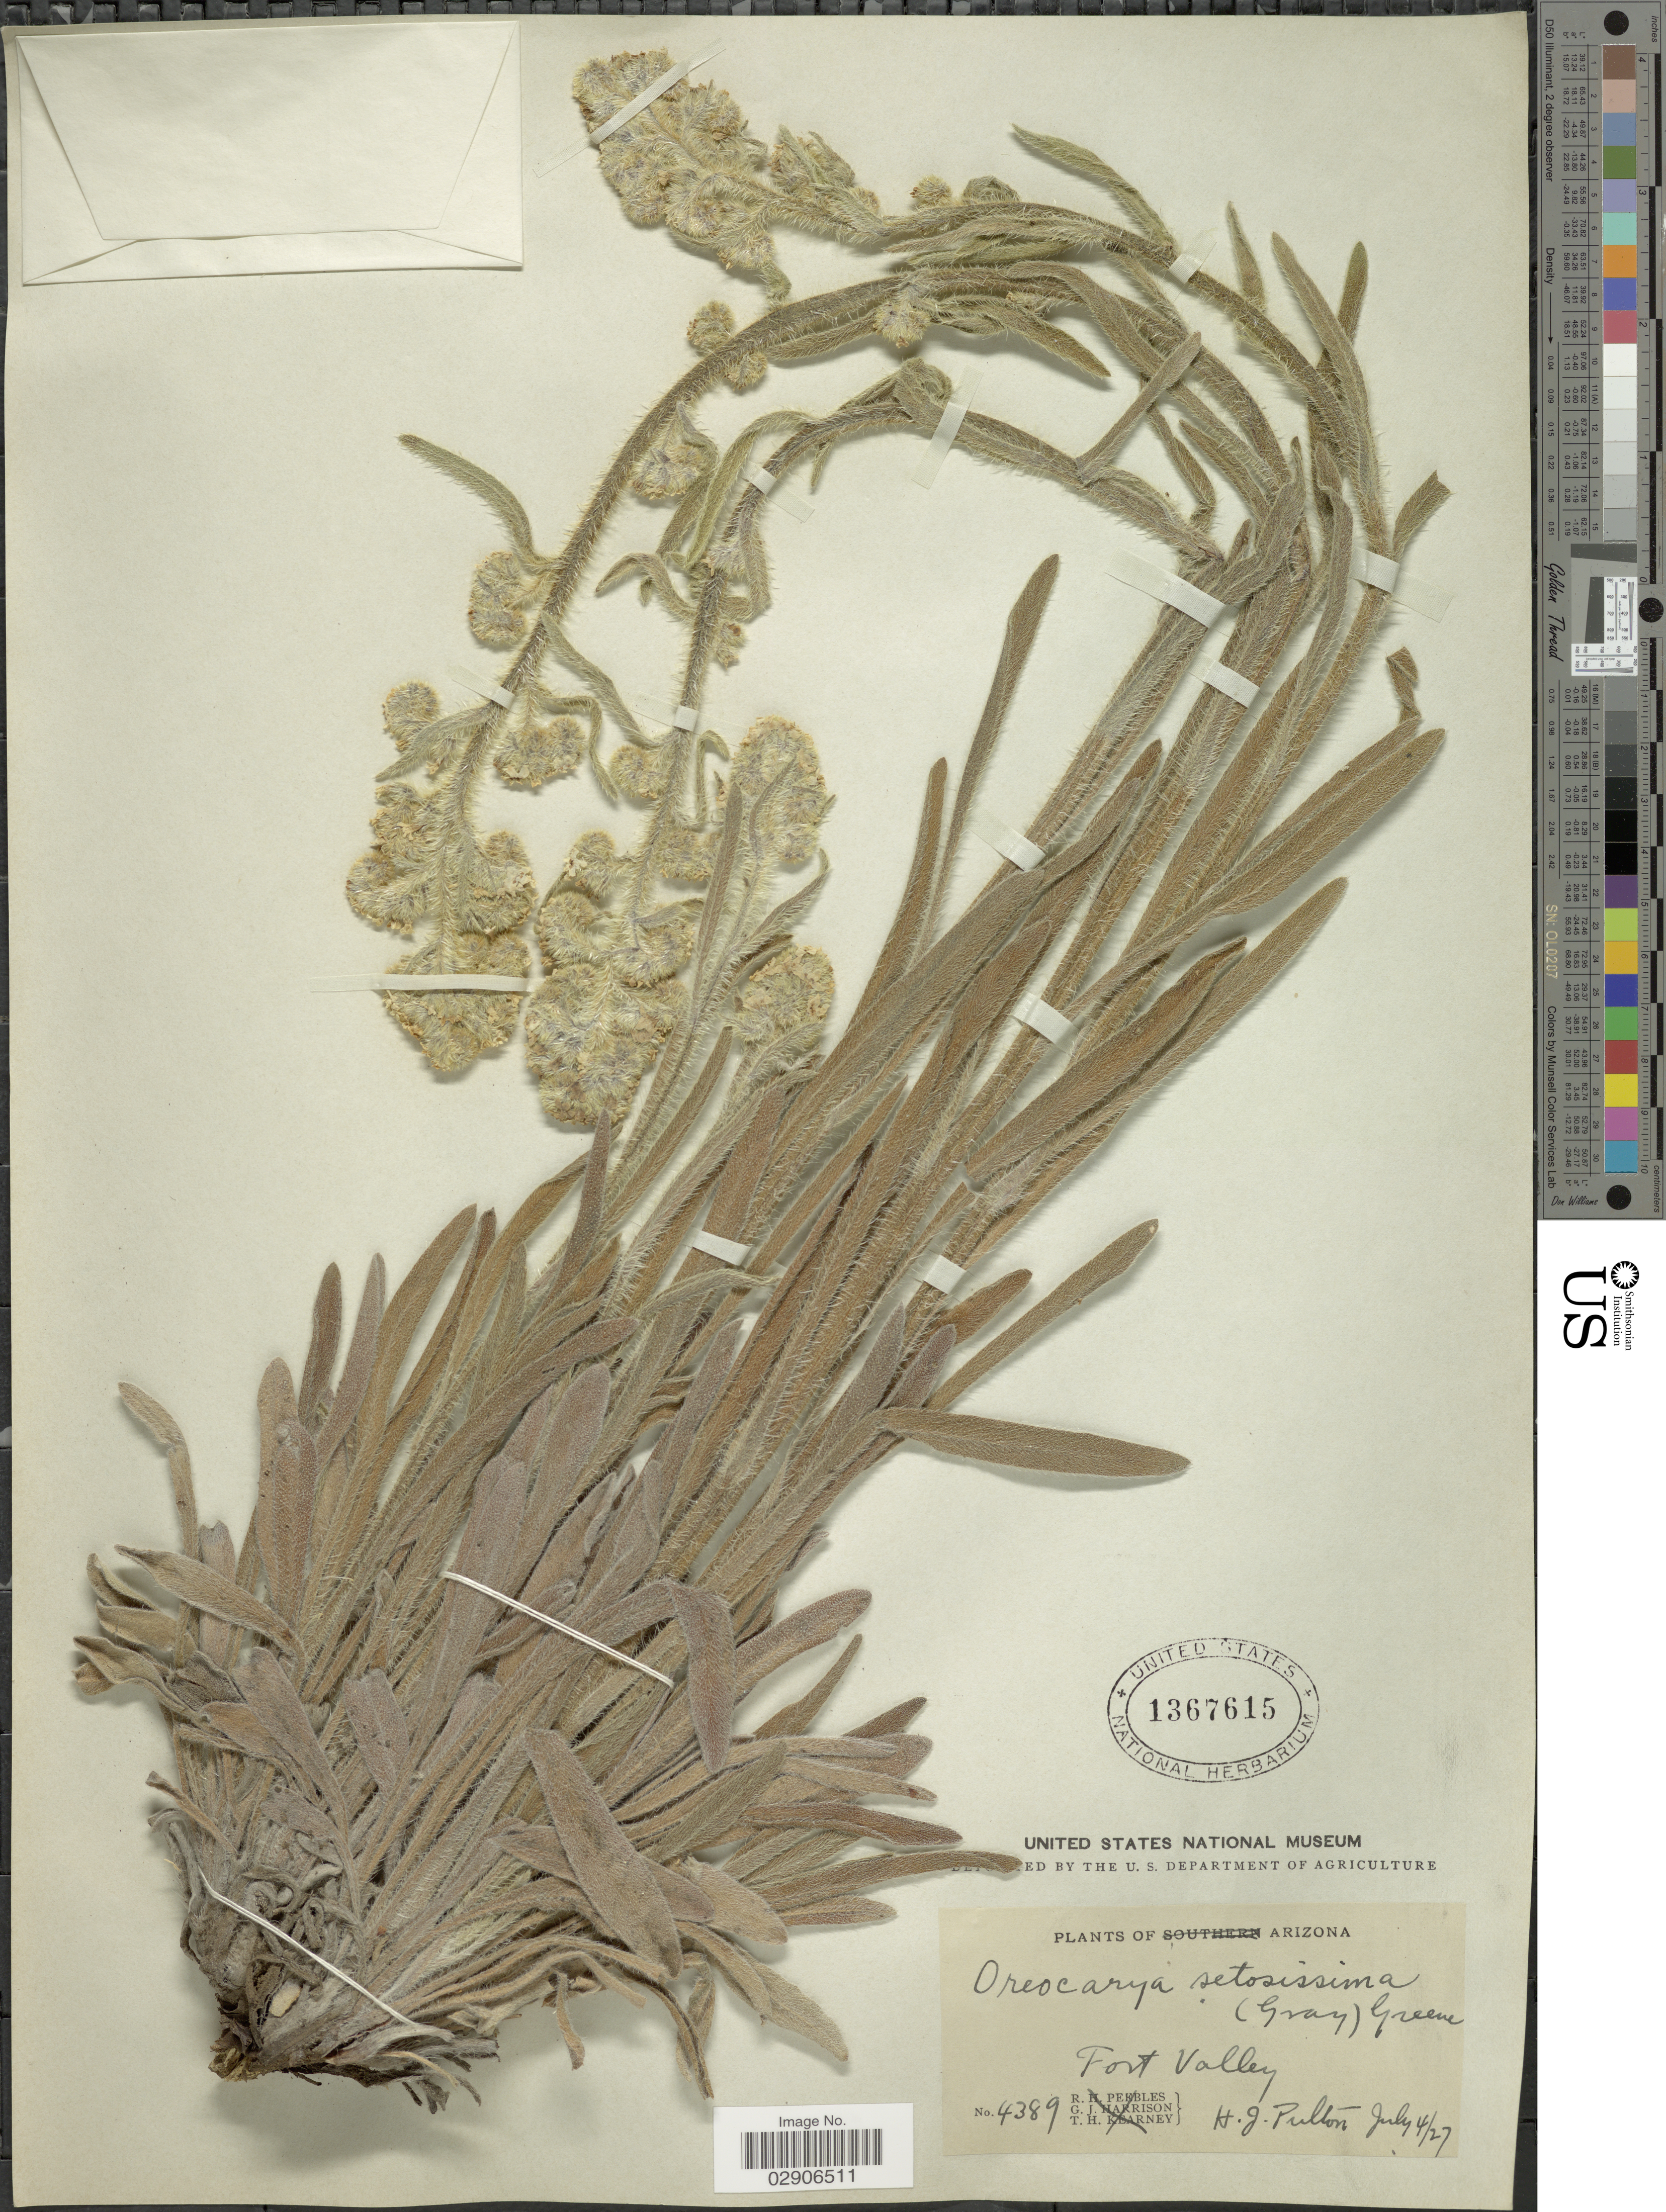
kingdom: Plantae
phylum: Tracheophyta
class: Magnoliopsida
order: Boraginales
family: Boraginaceae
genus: Oreocarya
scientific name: Oreocarya setosissima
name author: (A. Gray) Greene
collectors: H. Pulton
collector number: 4389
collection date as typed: Transcribed d/m/y: 4/7/27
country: United States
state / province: Arizona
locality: Fort Valley.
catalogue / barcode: US 1367615